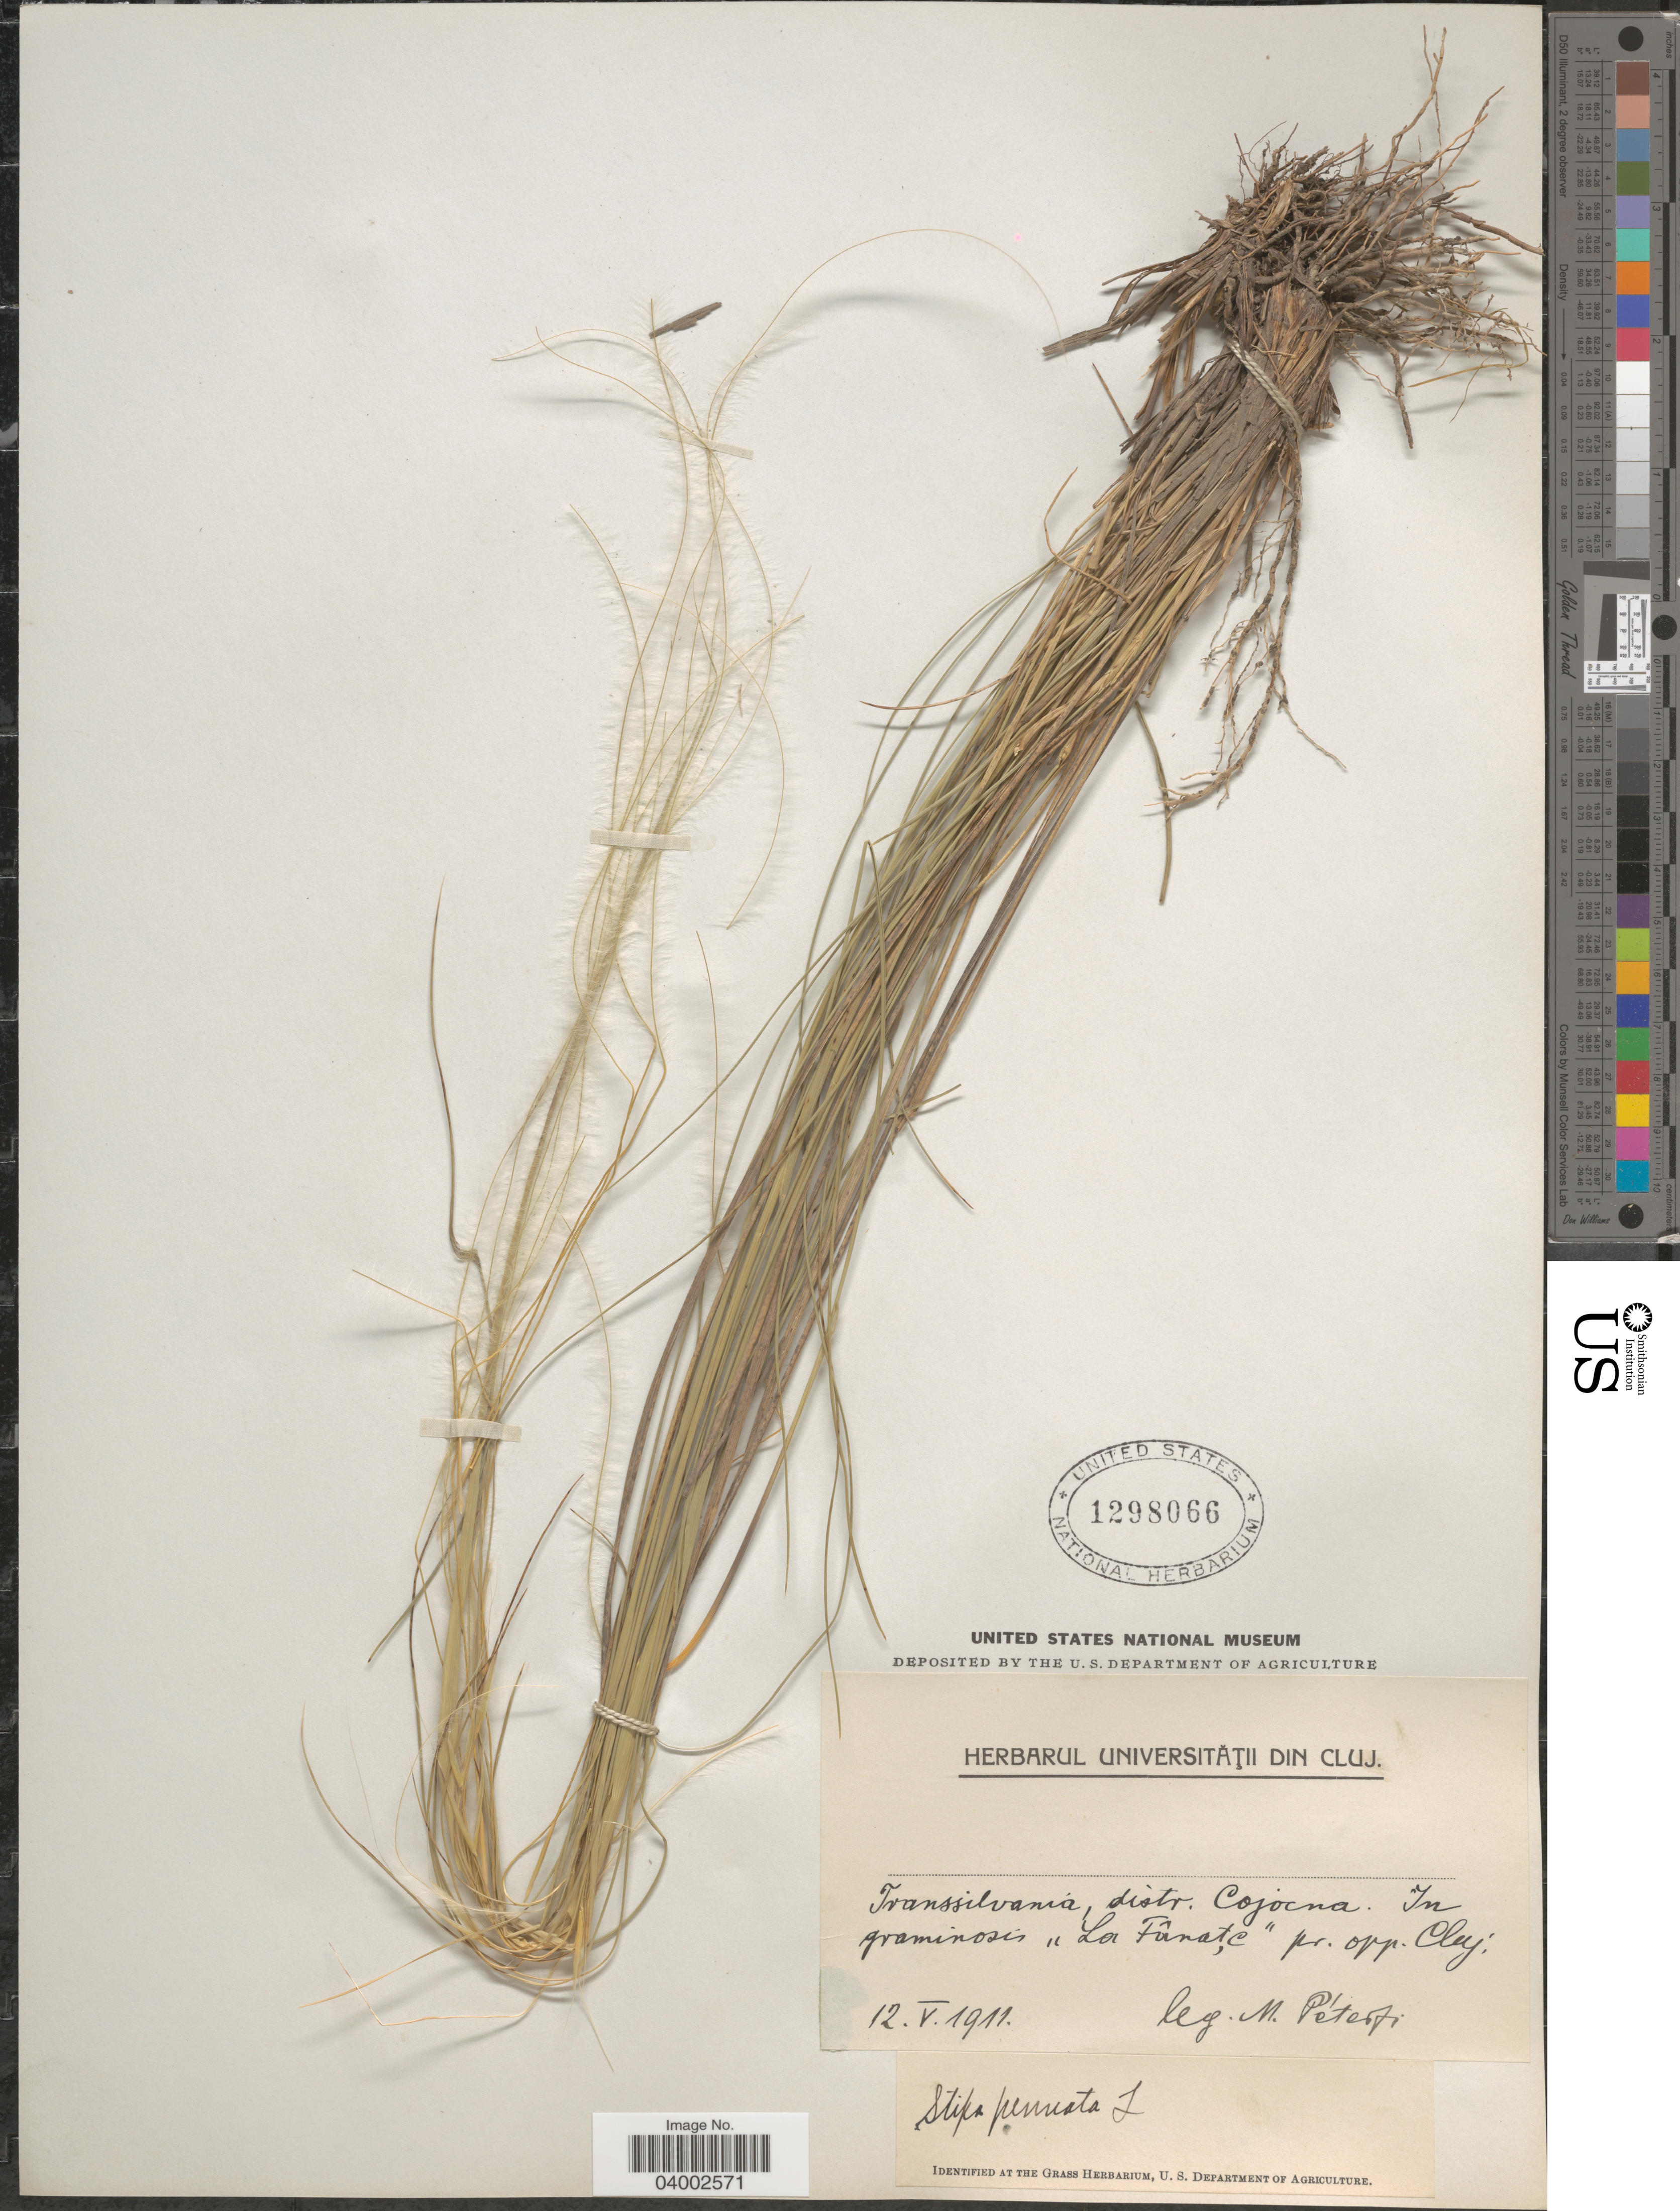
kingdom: Plantae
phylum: Tracheophyta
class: Liliopsida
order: Poales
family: Poaceae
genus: Stipa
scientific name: Stipa pennata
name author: L.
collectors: M. Péterfi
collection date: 1911-05-12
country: Romania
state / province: Cluj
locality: Transsilvania, distr. Cojocna. In graminosis "La Fânate", pr. opp. Cluj.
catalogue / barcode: US 1298066